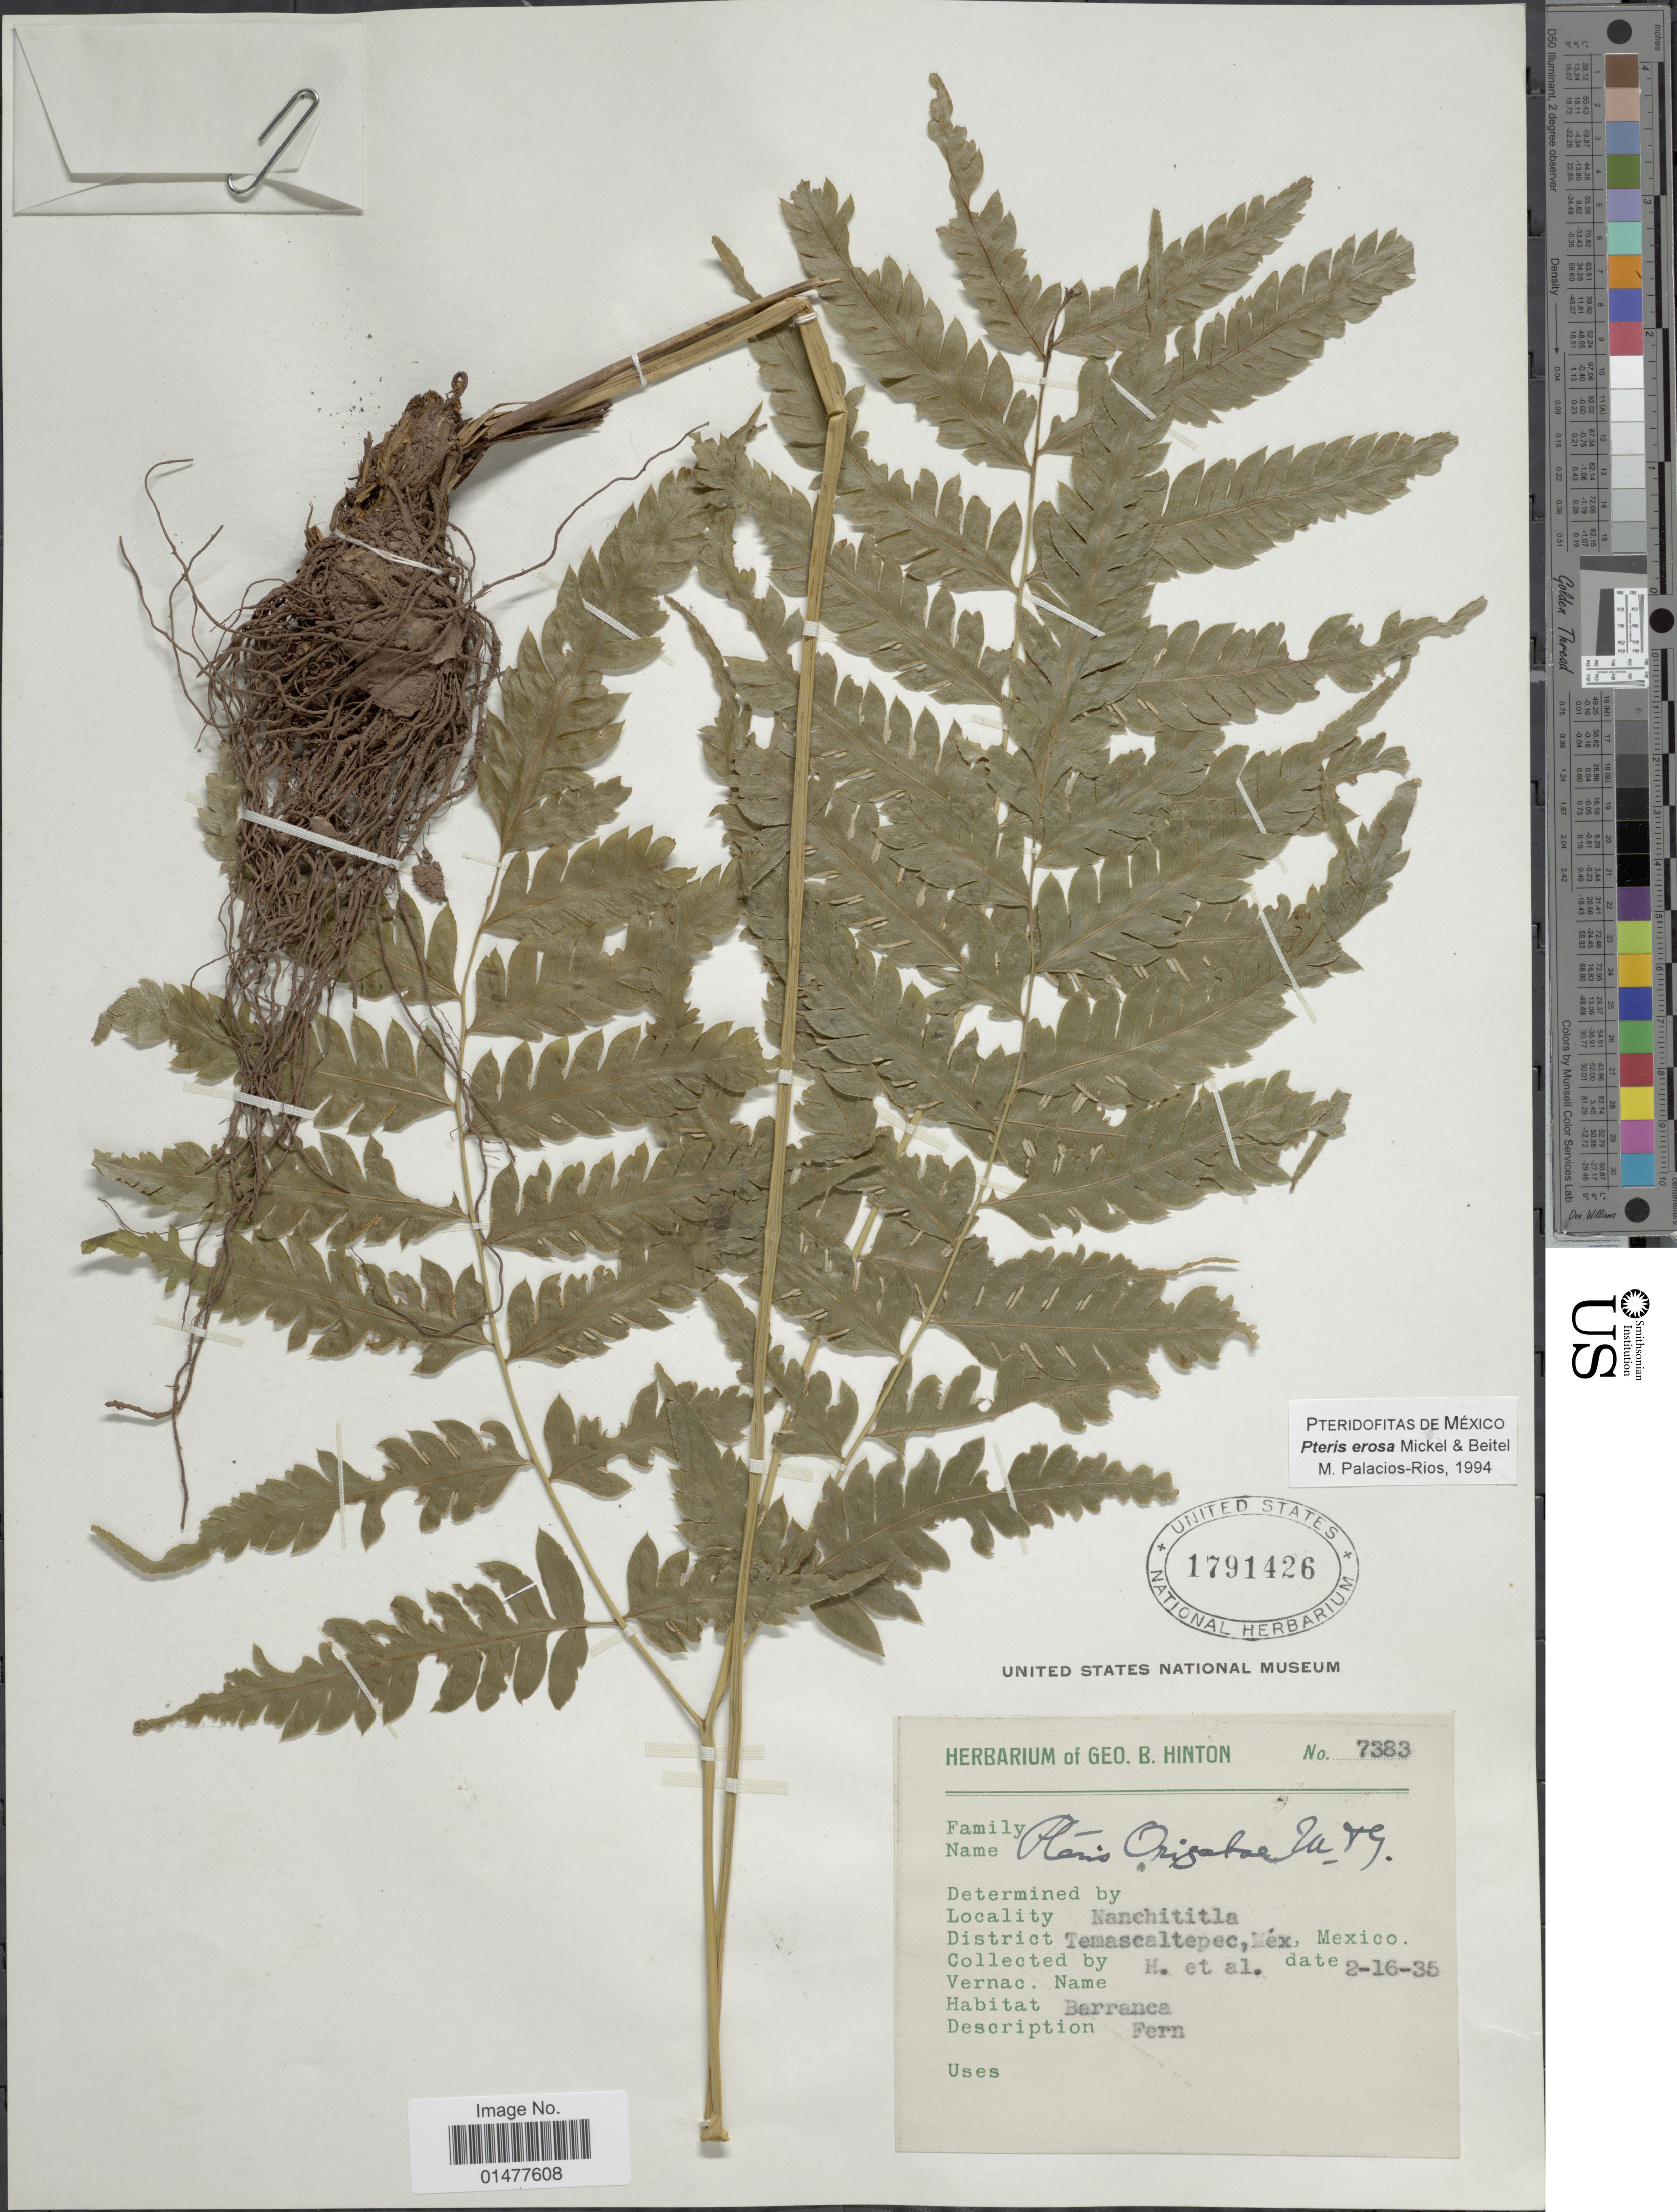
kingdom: Plantae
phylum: Tracheophyta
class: Polypodiopsida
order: Polypodiales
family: Pteridaceae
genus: Pteris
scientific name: Pteris erosa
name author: Mickel & Beitel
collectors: G. B. Hinton & et al.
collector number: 7383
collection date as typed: Transcribed d/m/y: 16/2/35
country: Mexico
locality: Nanchititla, Temascaltepec.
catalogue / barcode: US 1791426